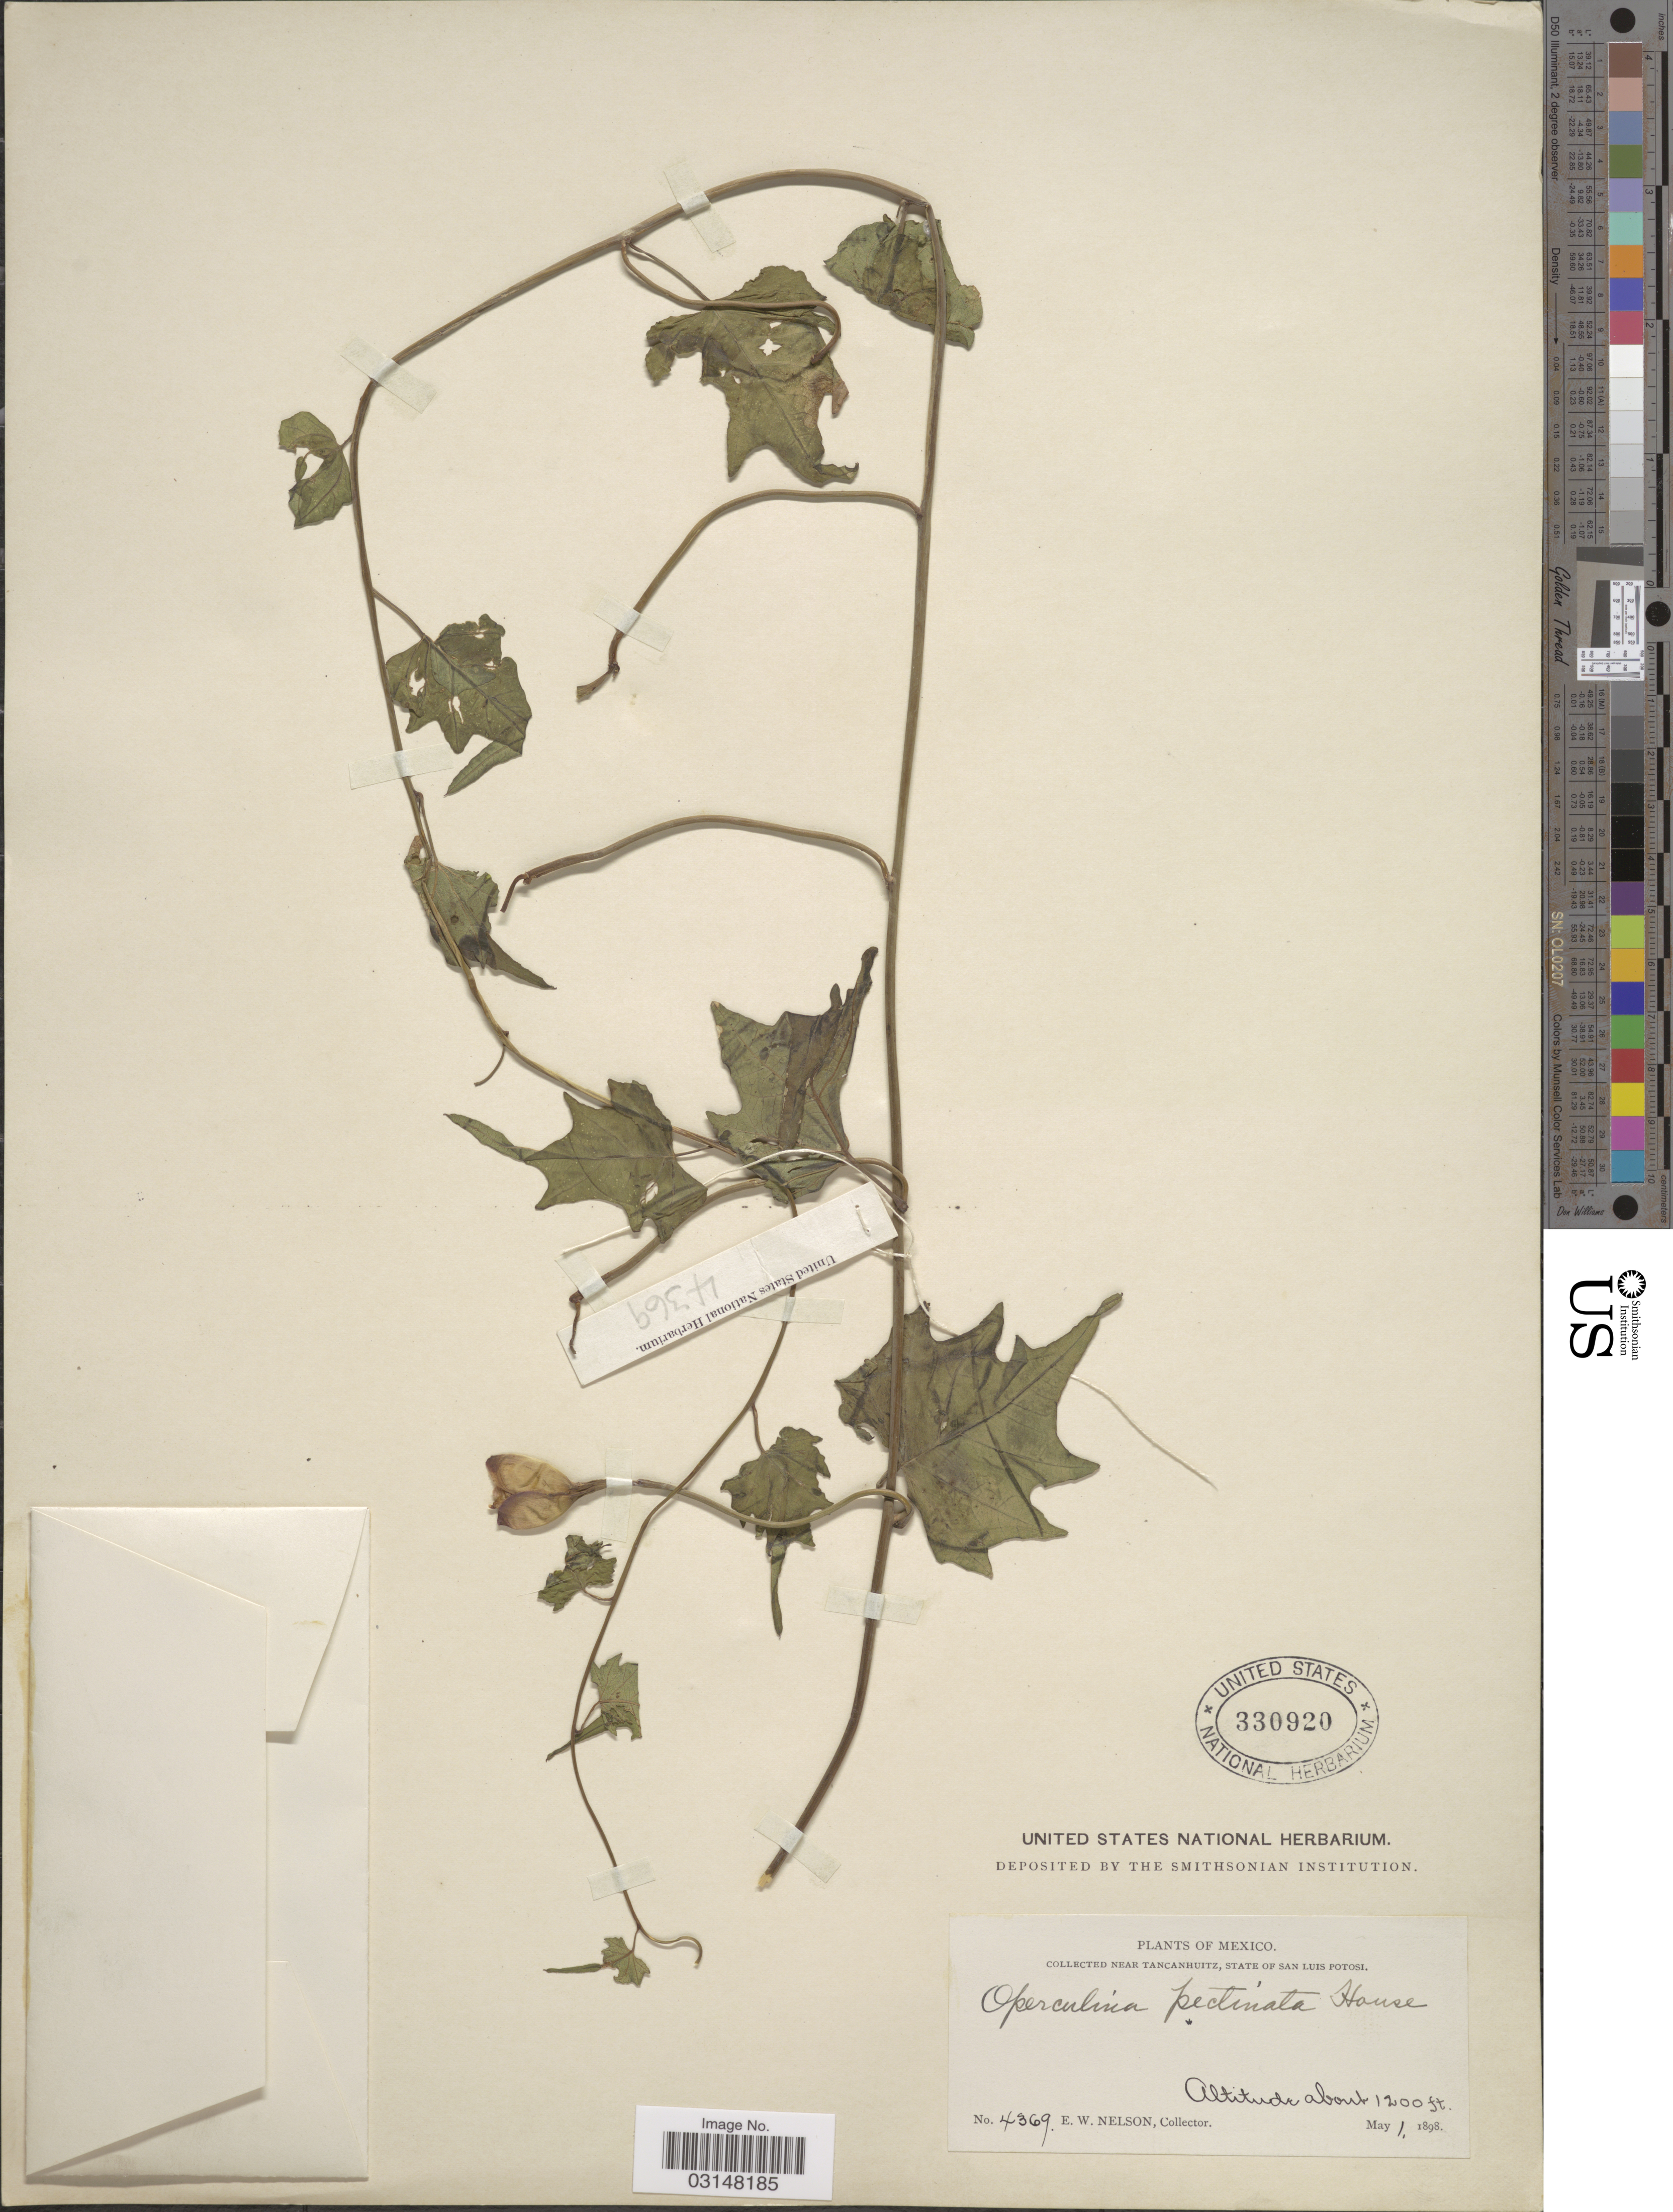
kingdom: Plantae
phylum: Tracheophyta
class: Magnoliopsida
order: Solanales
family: Convolvulaceae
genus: Operculina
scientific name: Operculina pectinata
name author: House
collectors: E. W. Nelson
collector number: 4369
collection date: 1898-05-01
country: Mexico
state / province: San Luis Potosí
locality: Collected near Tancanhuitz.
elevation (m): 366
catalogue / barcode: US 330920